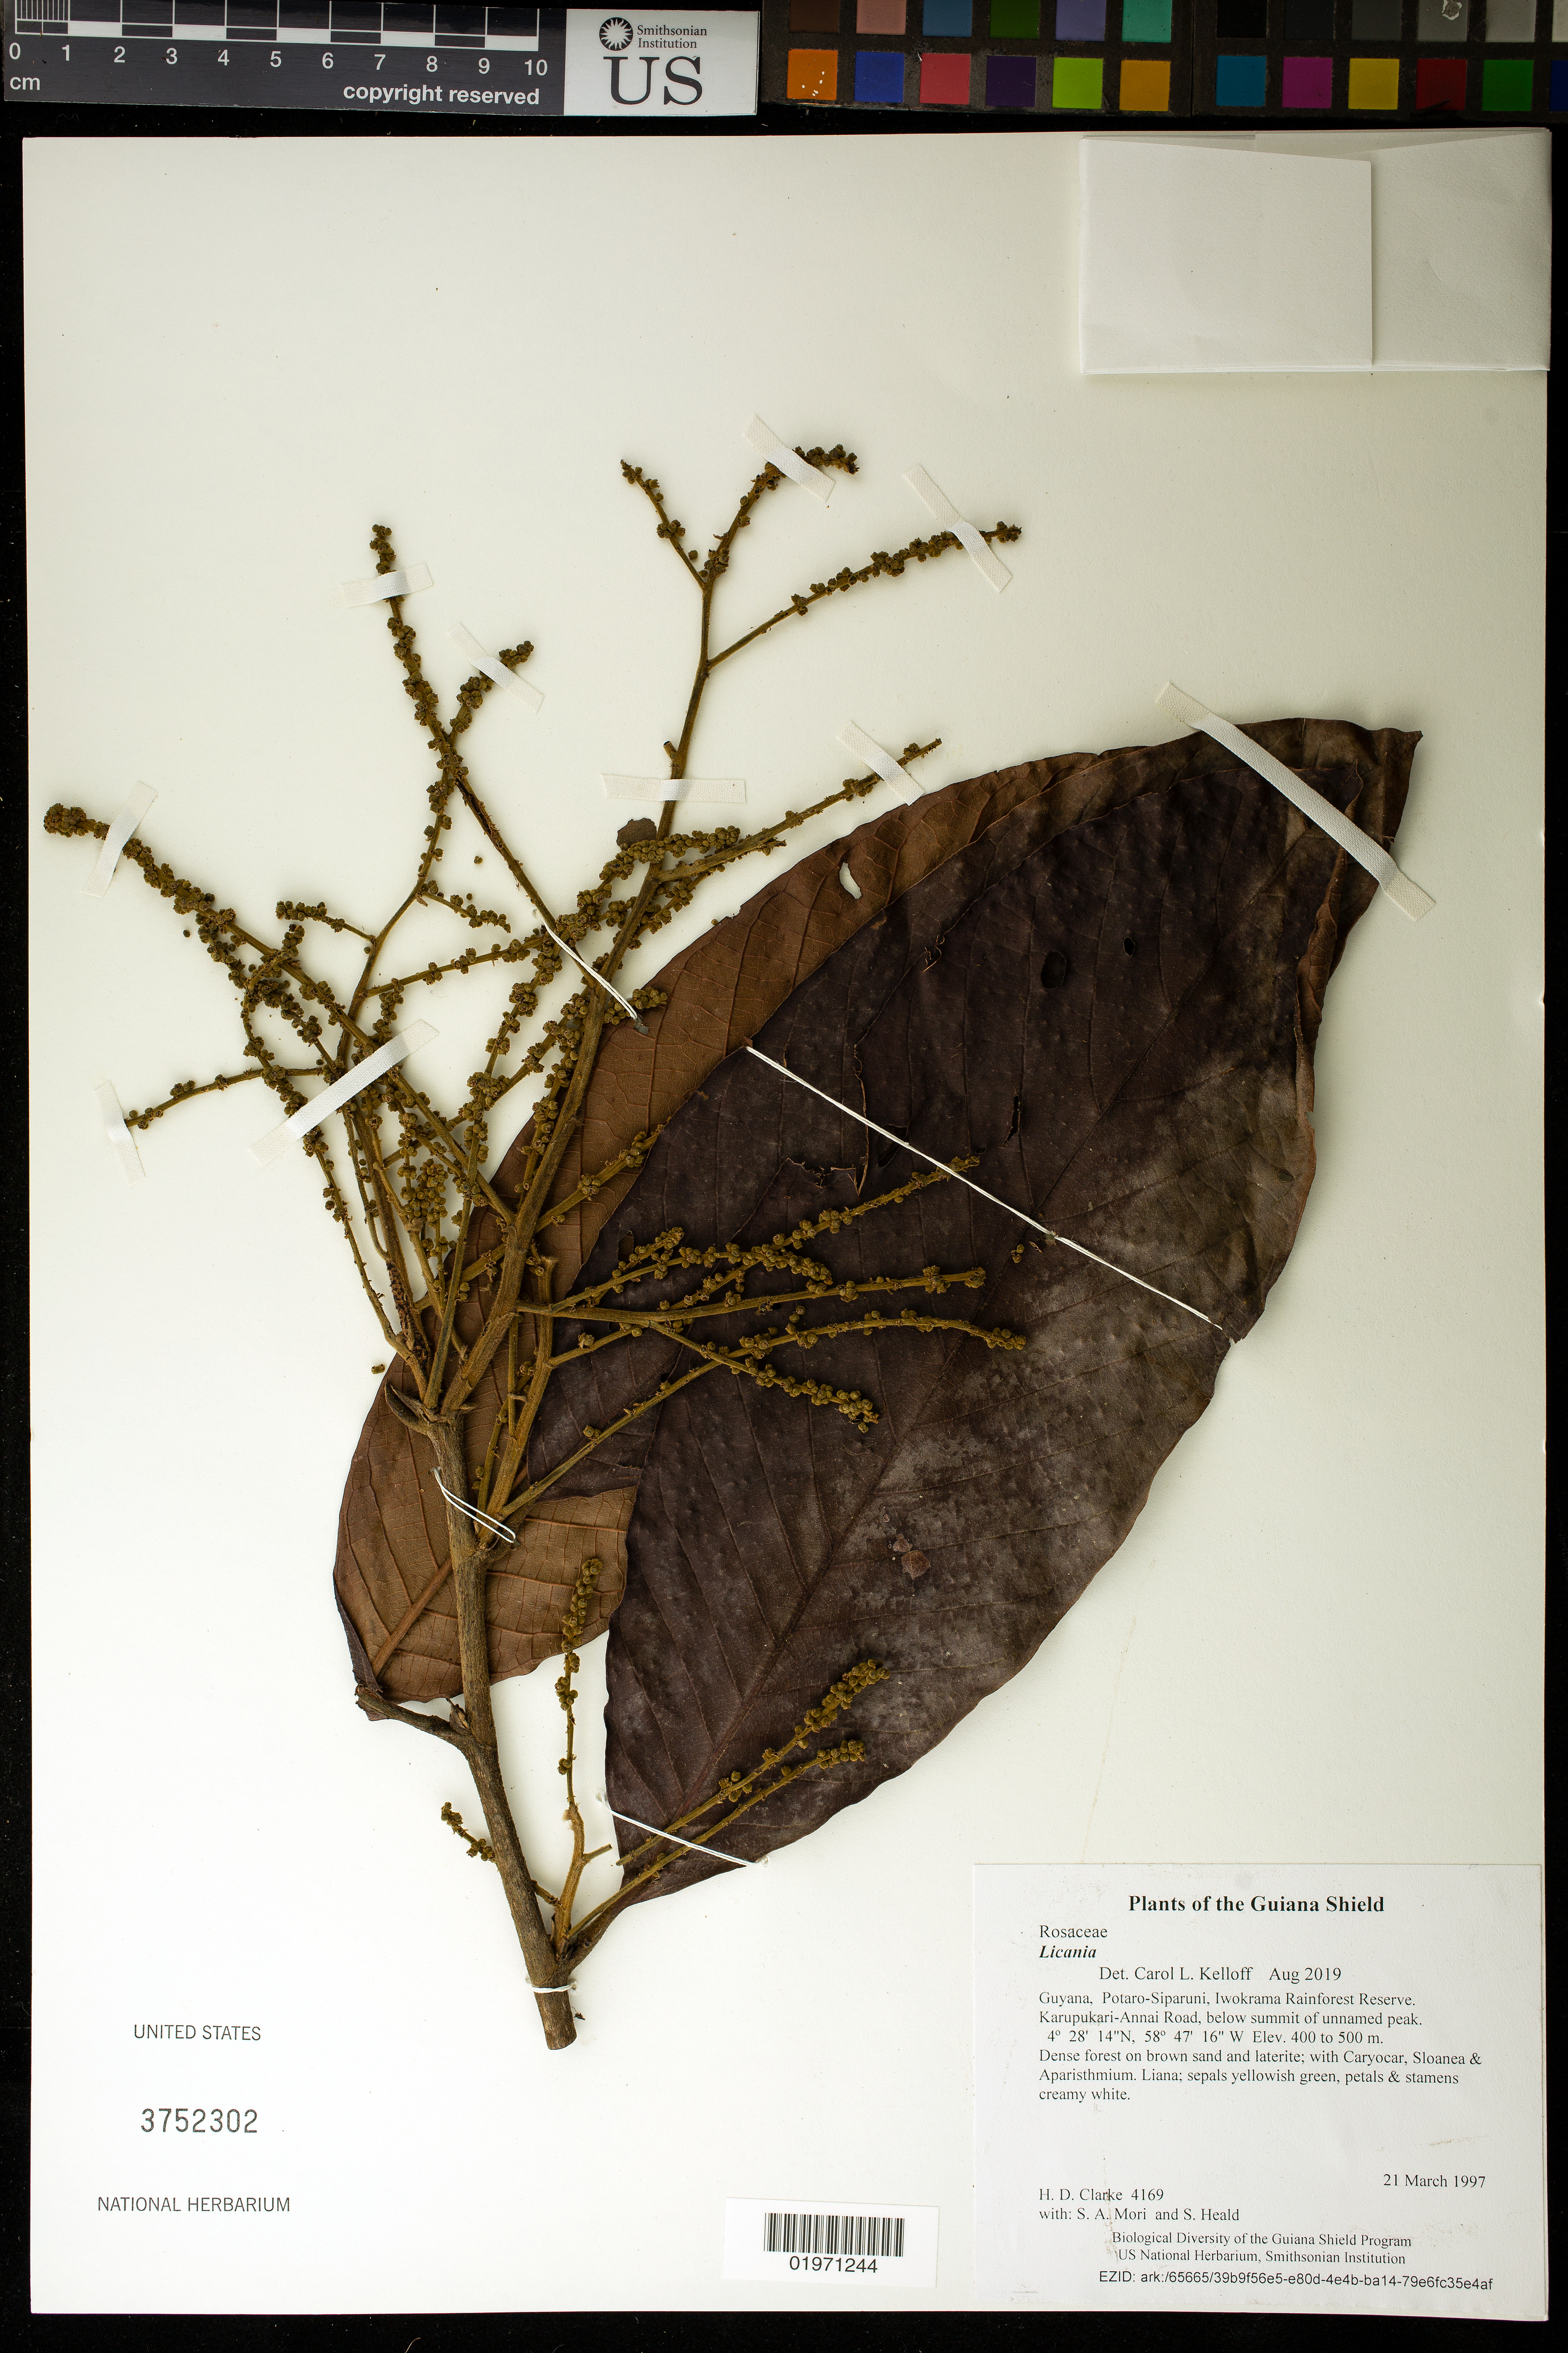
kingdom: Plantae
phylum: Tracheophyta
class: Magnoliopsida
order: Malpighiales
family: Chrysobalanaceae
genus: Licania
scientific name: Licania sp.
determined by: Kelloff, Carol L.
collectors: H. D. Clarke, S. Mori & S. Heald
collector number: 4169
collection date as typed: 21 March 1997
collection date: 1997-03-21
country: Guyana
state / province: Potaro-Siparuni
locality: Iwokrama Rainforest Reserve. Karupukari-Annai Road, below summit of unnamed peak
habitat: Dense forest on brown sand and laterite; with Caryocar, Sloanea & Aparisthmium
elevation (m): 400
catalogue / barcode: US 3752302